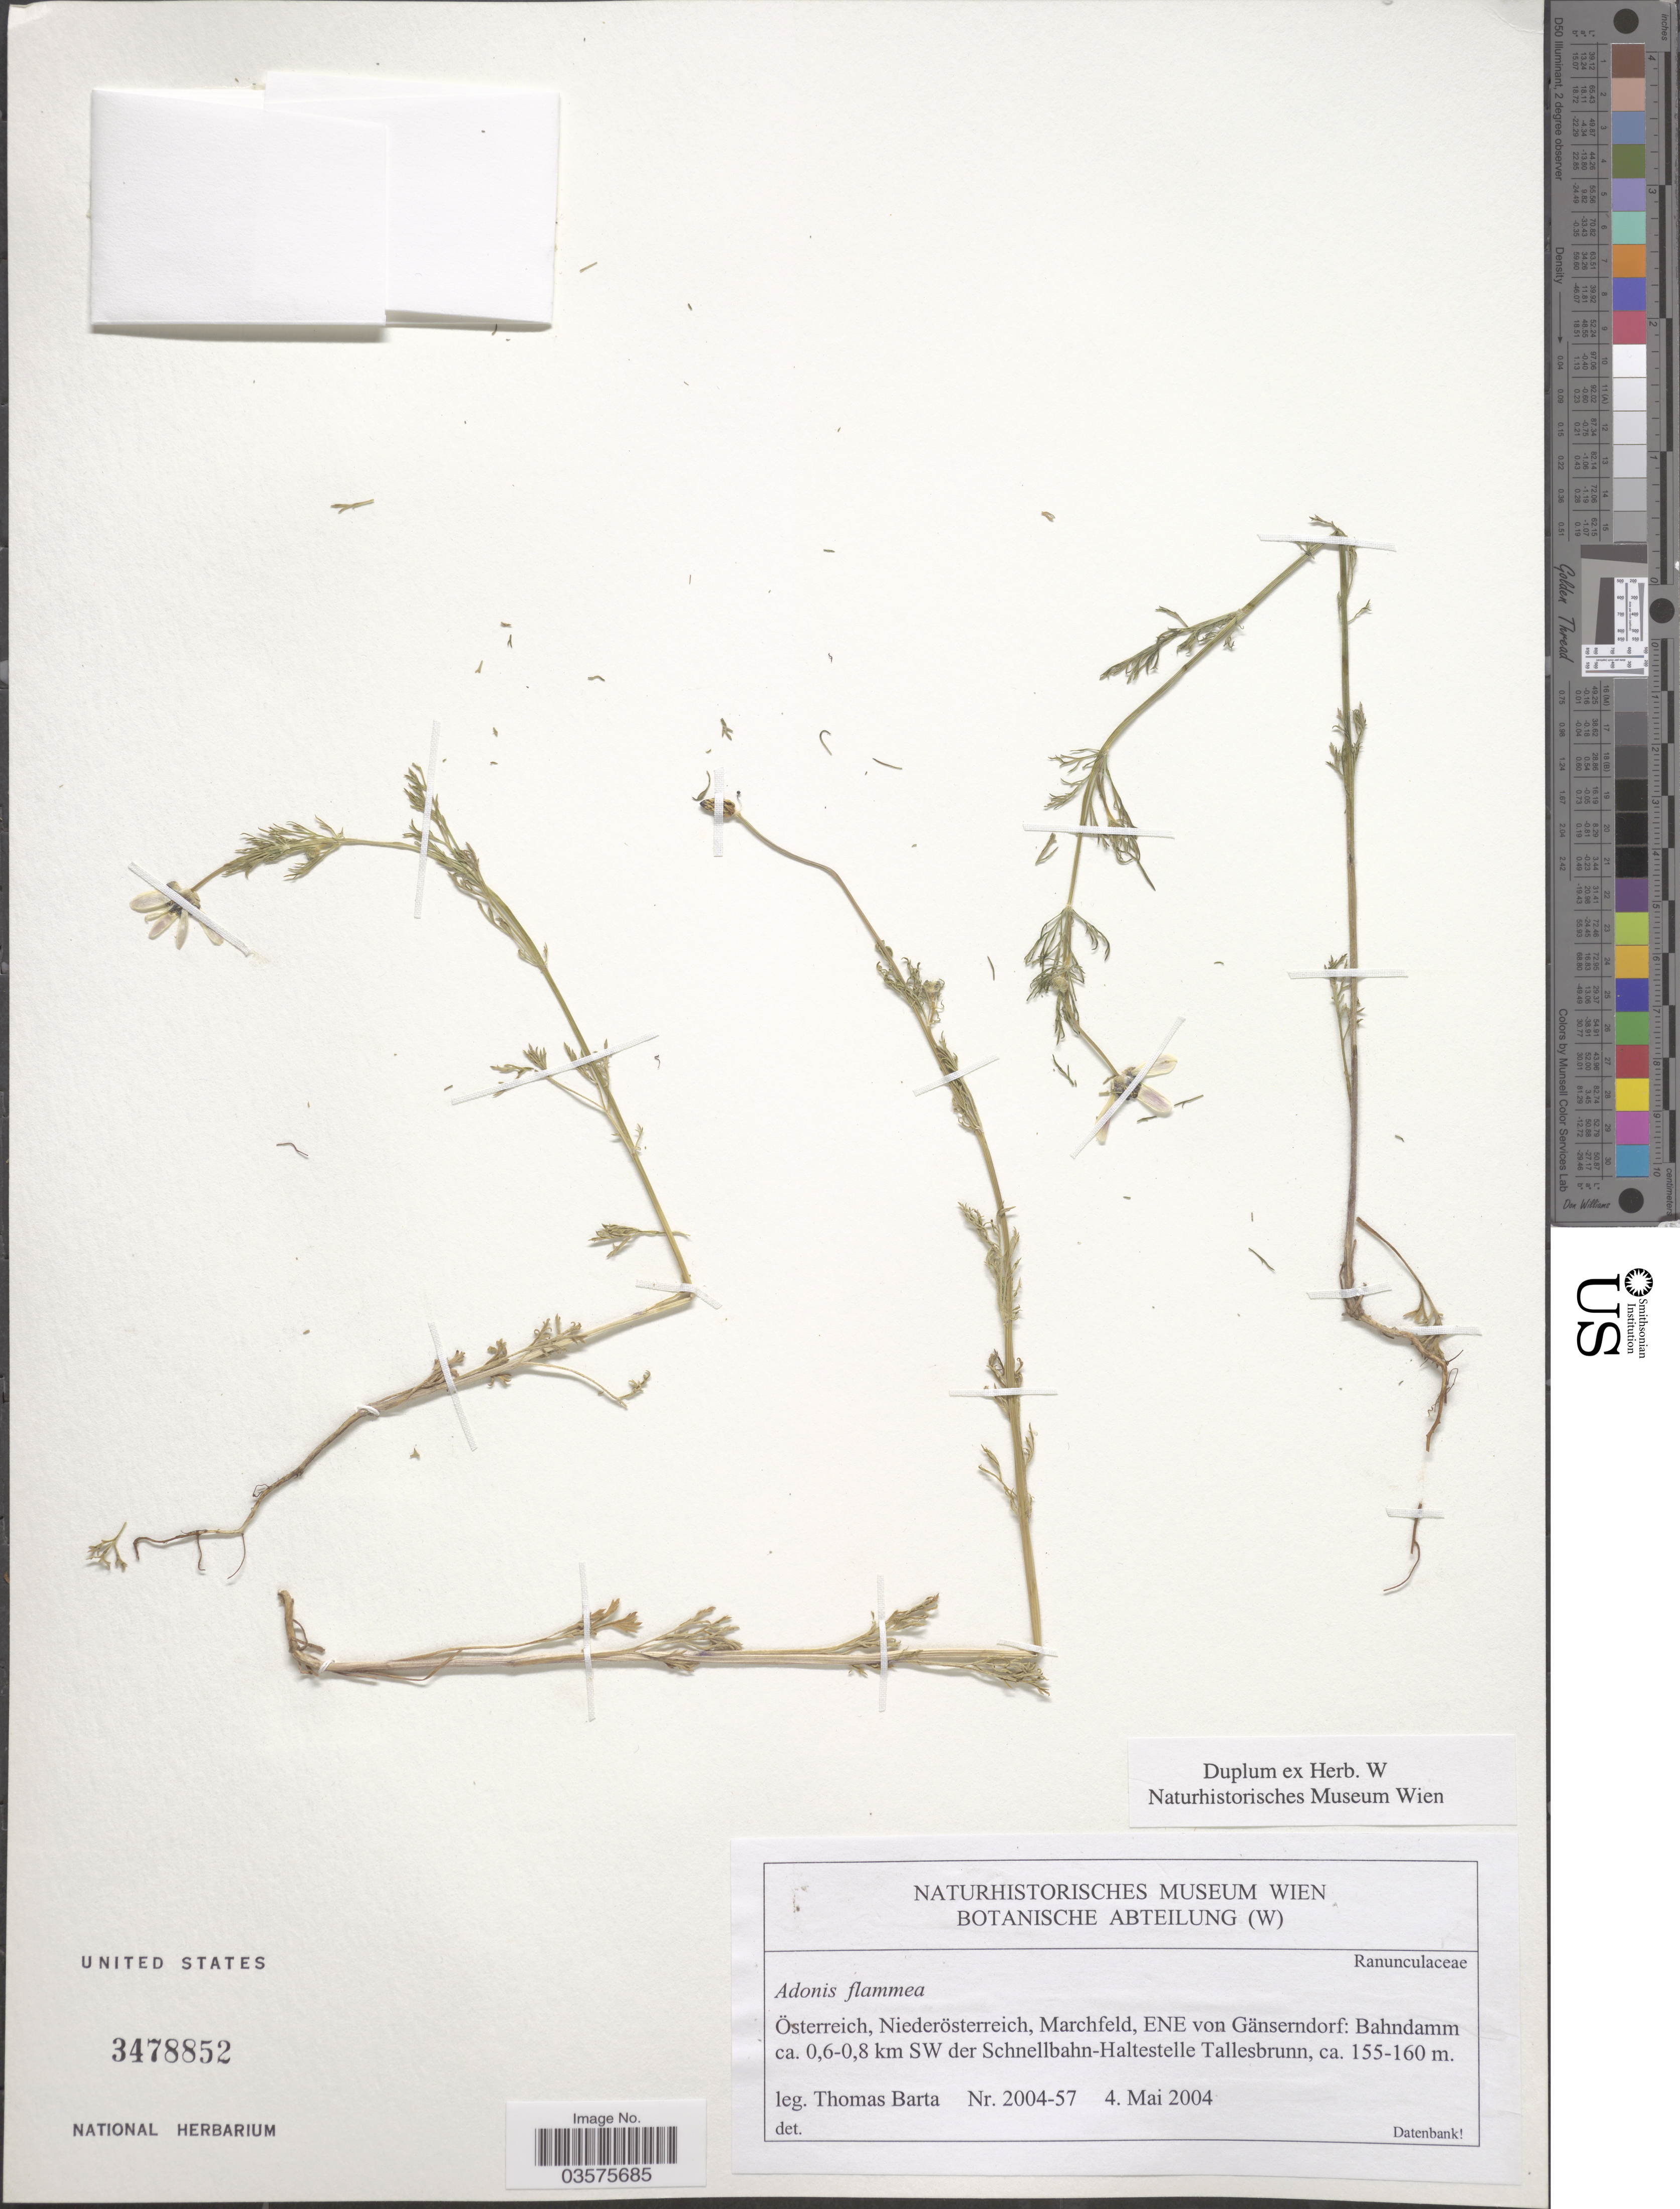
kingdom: Plantae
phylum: Tracheophyta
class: Magnoliopsida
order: Ranunculales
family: Ranunculaceae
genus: Adonis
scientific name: Adonis flammea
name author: Jacq.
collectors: T. Barta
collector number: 2004-57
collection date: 2004-05-04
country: Austria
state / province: Niederosterreich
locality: Österreich, Marchfeld, ENE von Gänserndorf: Bahndamm ca. 0,6-0,8 km SW der Schnellbahn-Haltestelle Tallesbrunn.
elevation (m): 155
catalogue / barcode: US 3478852